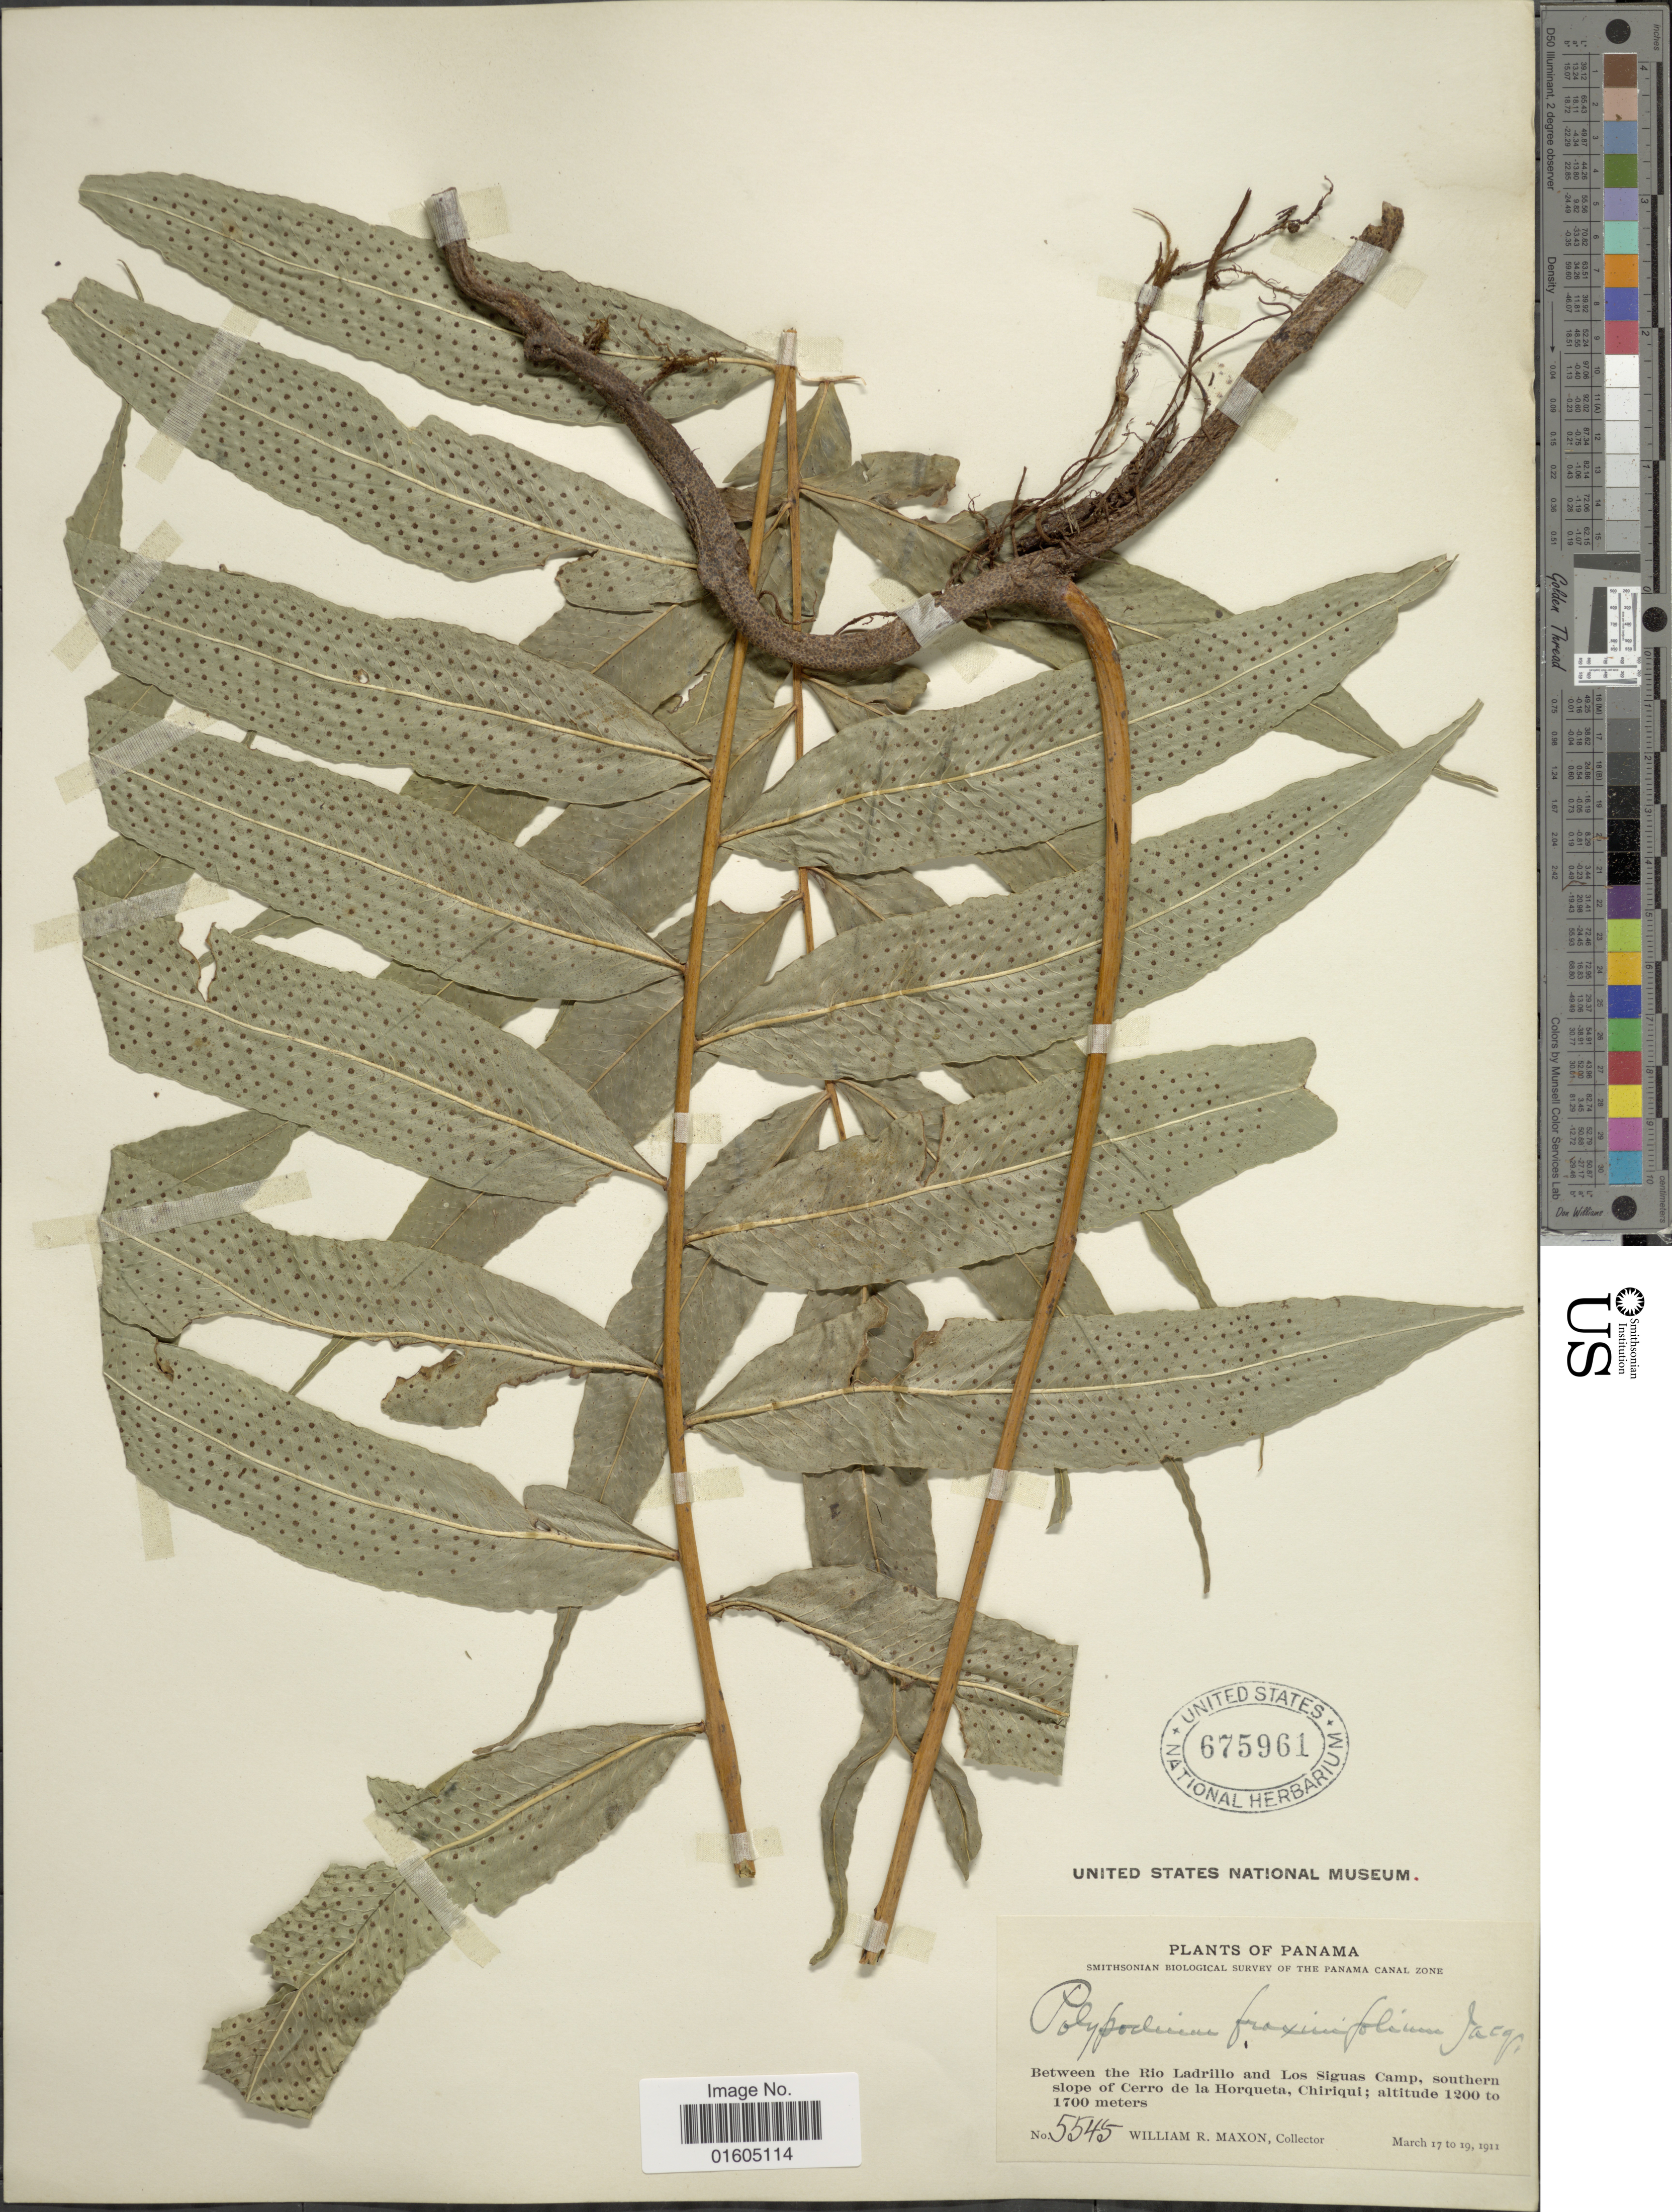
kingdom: Plantae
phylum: Tracheophyta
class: Polypodiopsida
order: Polypodiales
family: Polypodiaceae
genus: Serpocaulon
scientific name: Serpocaulon fraxinifolium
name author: (Jacq.) A.R. Sm.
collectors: W. R. Maxon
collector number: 5545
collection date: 1911-03-17/1911-03-19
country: Panama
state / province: Chiriqui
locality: Panama. Between the Rio Ladrillo and Los Siguas Camp, southern slope of Cerro de la Horqueta, Chiriqui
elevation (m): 1200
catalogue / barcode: US 675961